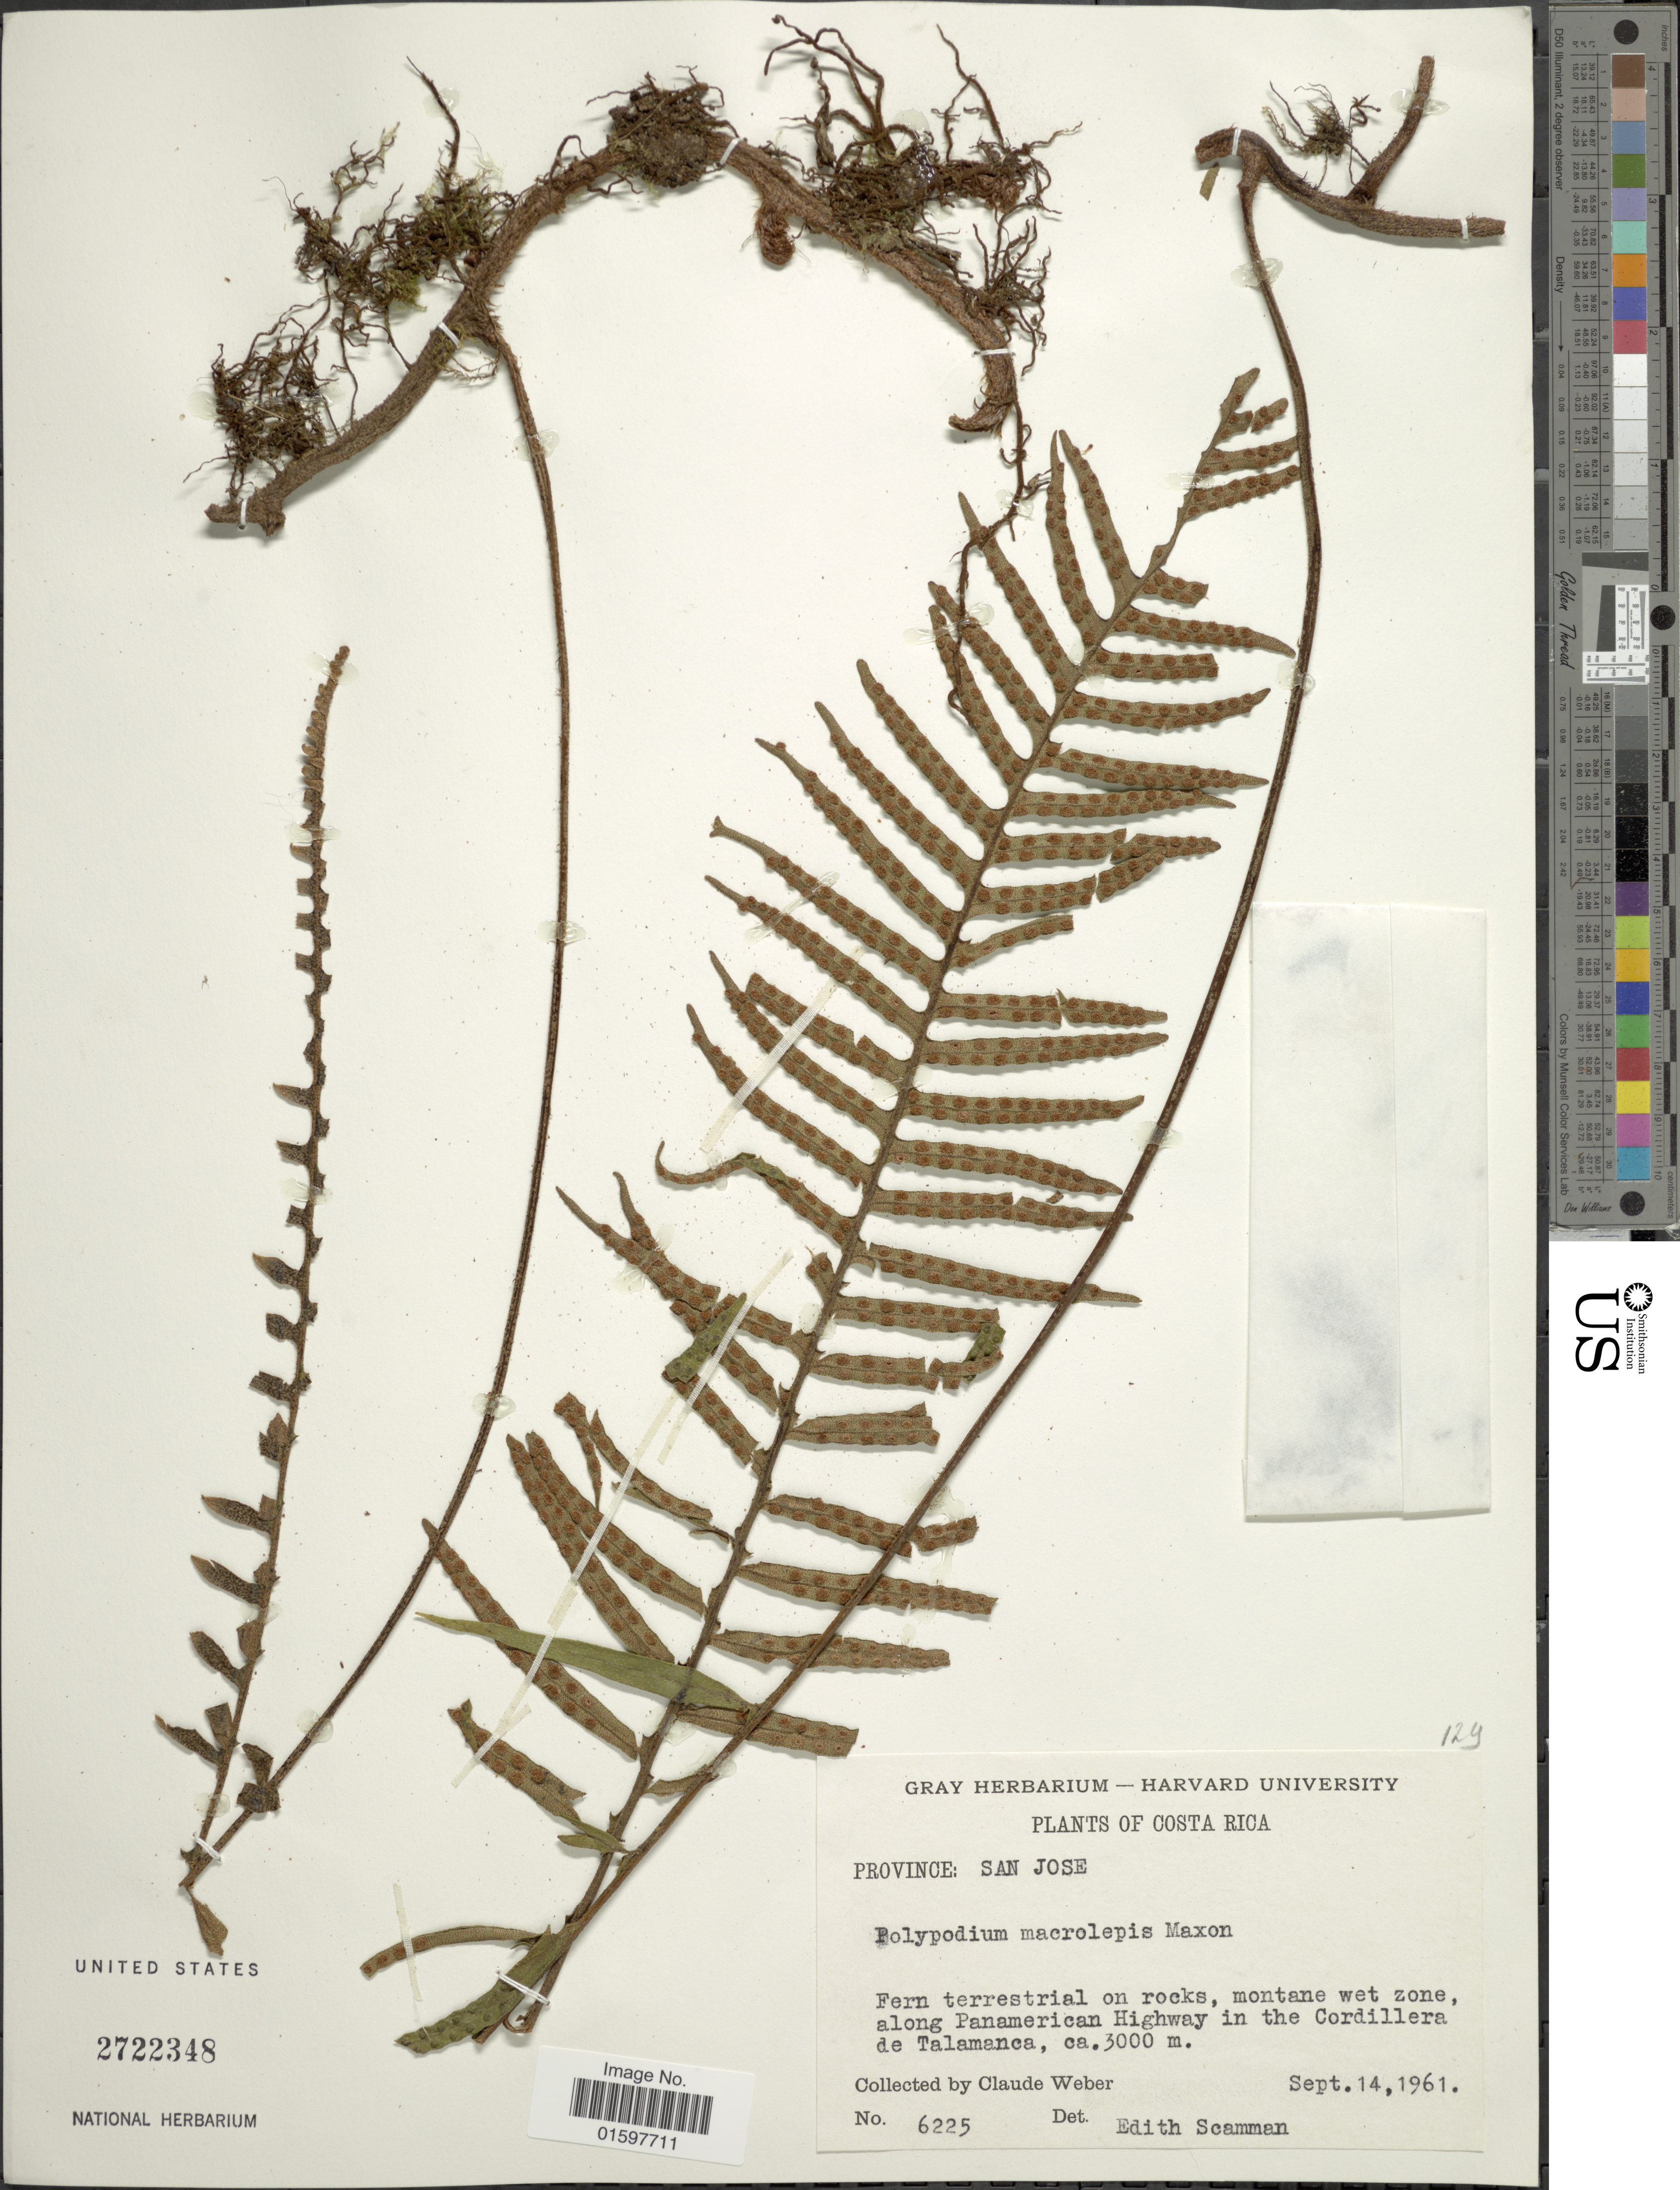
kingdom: Plantae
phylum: Tracheophyta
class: Polypodiopsida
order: Polypodiales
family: Polypodiaceae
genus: Pleopeltis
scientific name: Pleopeltis macrolepis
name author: (Maxon) A.R. Sm. & Tejero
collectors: C. Weber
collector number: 6225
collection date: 1961-09-14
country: Costa Rica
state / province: San José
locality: Montane wet zone, along Panamerican Highway in the Cordillera de Talamanca.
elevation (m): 3000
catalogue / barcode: US 2722348